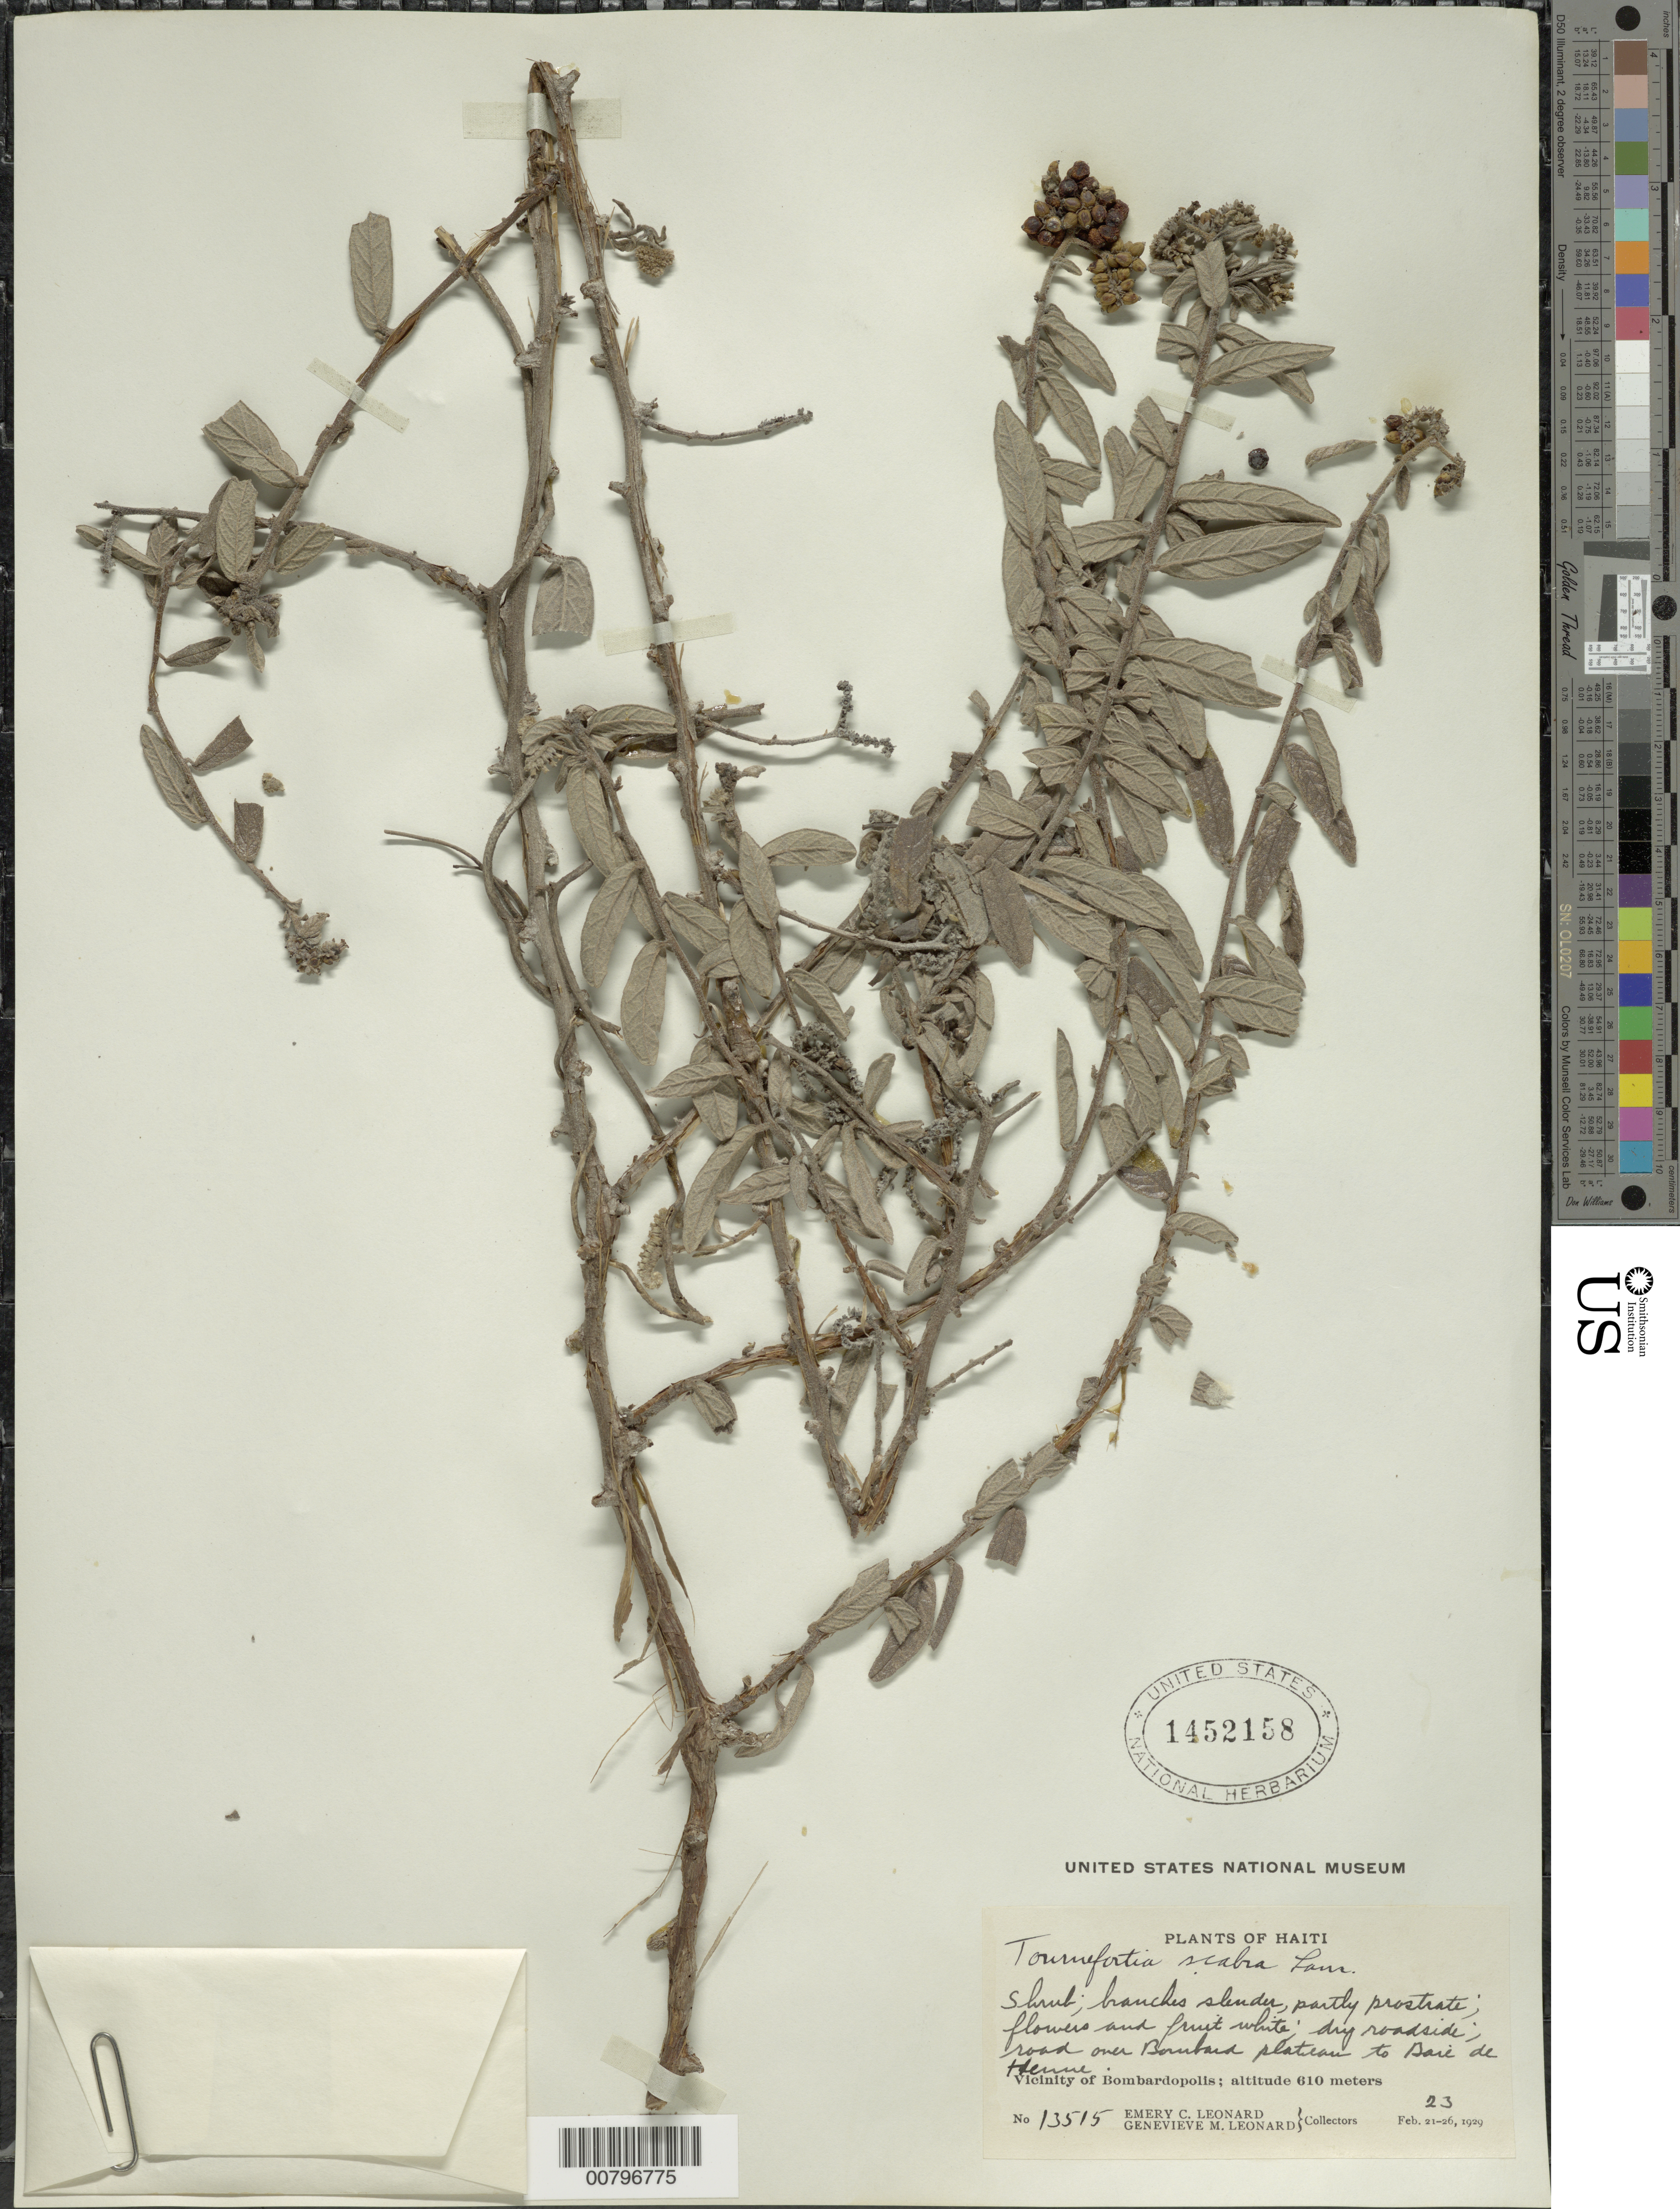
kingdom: Plantae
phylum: Tracheophyta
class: Magnoliopsida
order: Boraginales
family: Heliotropiaceae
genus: Tournefortia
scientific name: Tournefortia scabra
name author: Lam.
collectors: E. C. Leonard & G. M. Leonard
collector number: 13515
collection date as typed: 23 Feb 1929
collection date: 1929-02-23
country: Haiti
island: Hispaniola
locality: Vicinity of Bombardopolis, road over Bombard plateau to Boil de Henne.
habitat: Dry roadside.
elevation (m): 610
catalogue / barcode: US 1452158